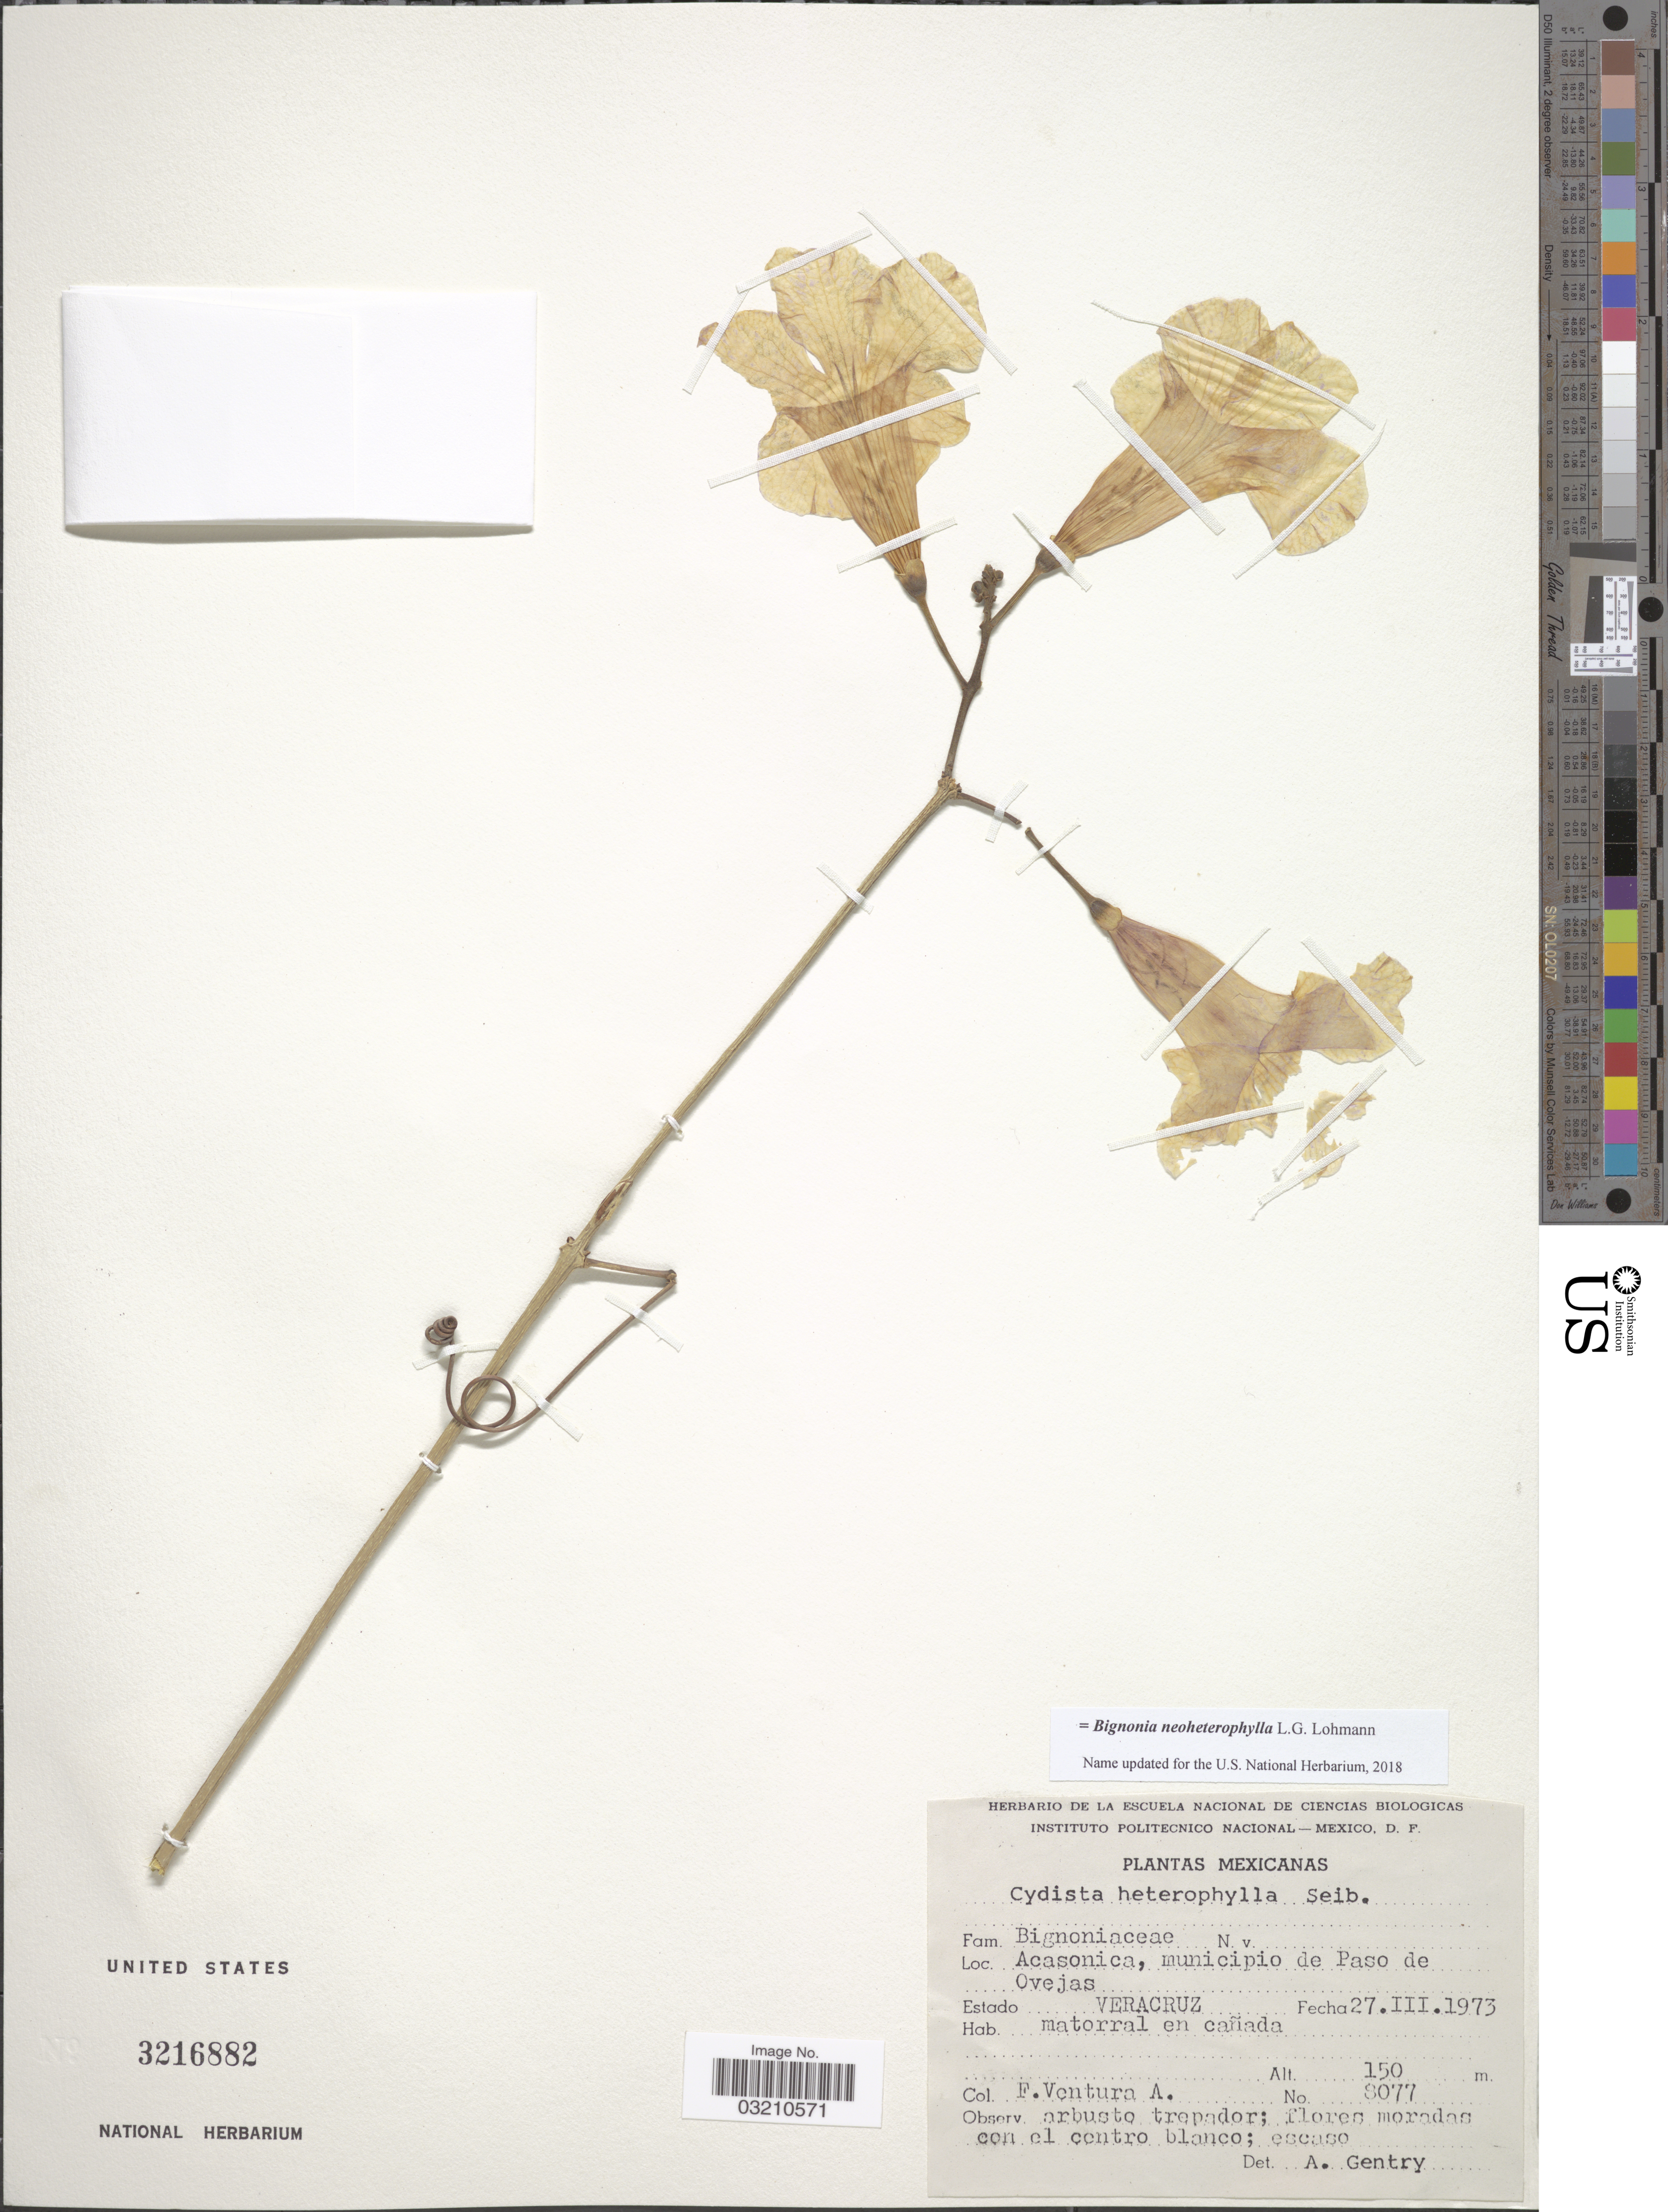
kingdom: Plantae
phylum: Tracheophyta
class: Magnoliopsida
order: Lamiales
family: Bignoniaceae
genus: Bignonia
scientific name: Bignonia neoheterophylla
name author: L.G. Lohmann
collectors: F. Ventura A.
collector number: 8077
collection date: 1973-03-27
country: Mexico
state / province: Veracruz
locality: Acasonica, municipio de Paso de Ovejas. Estado Veracruz.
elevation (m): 150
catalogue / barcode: US 3216882